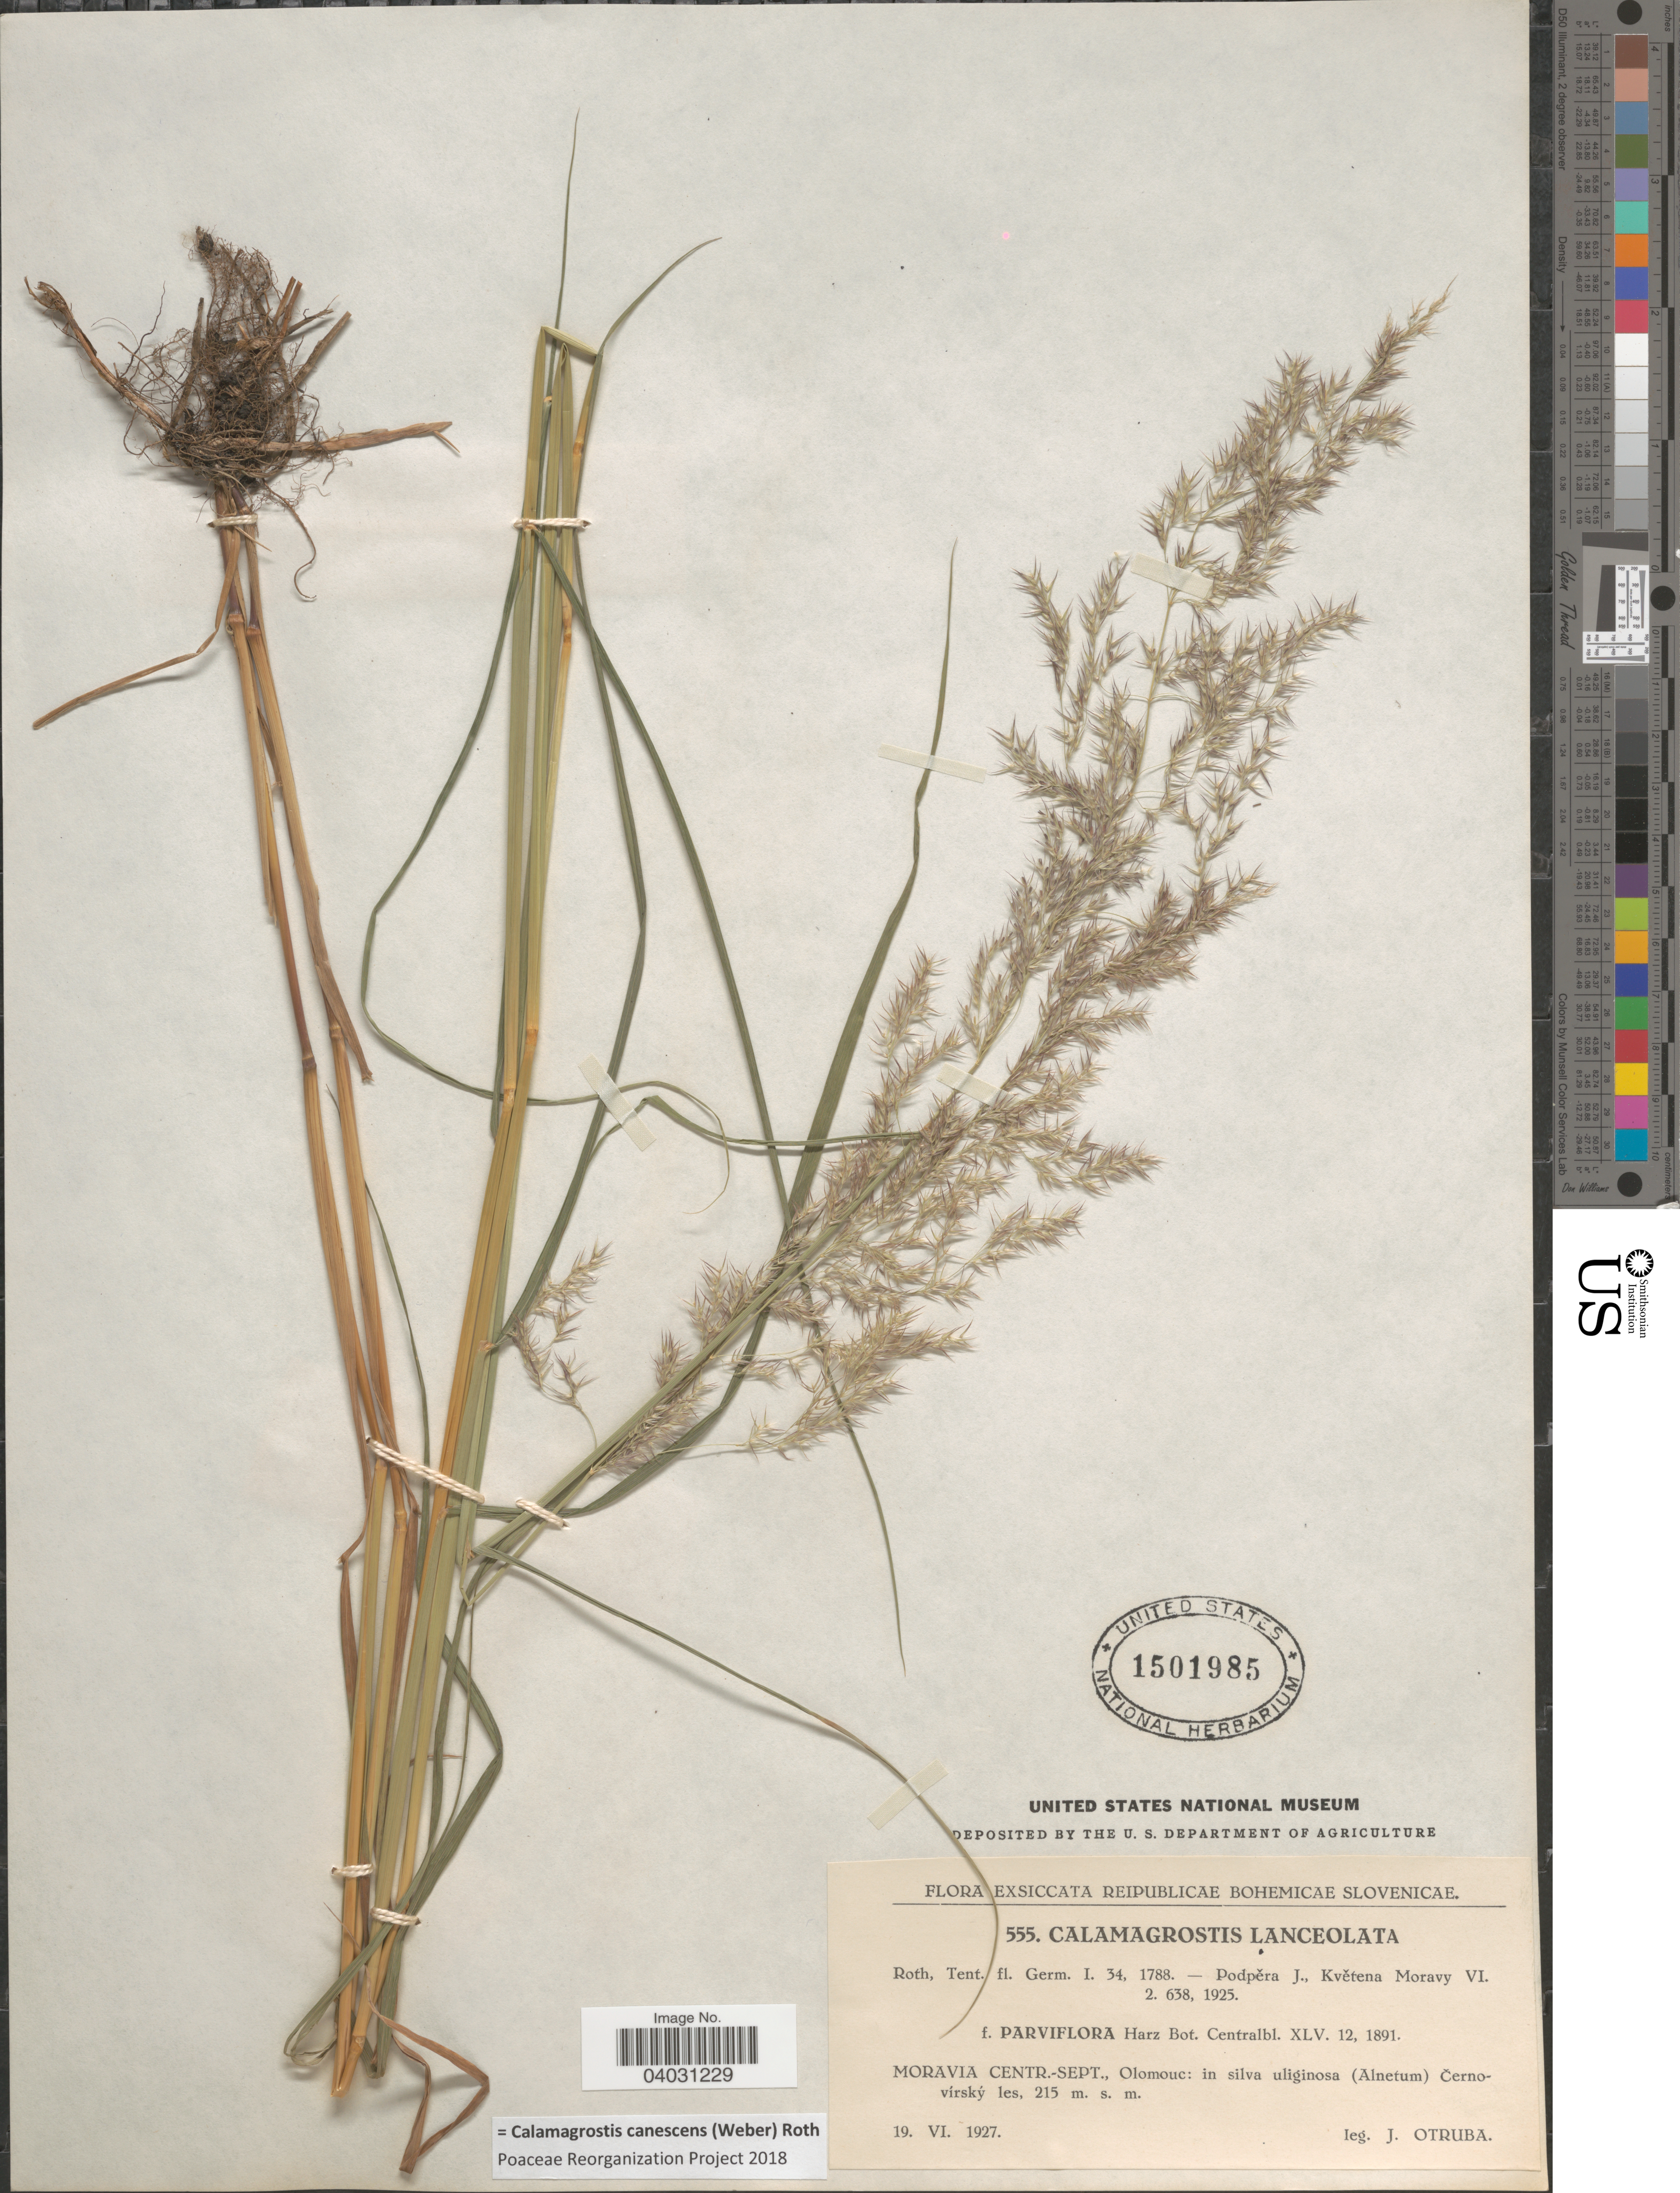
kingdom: Plantae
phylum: Tracheophyta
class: Liliopsida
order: Poales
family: Poaceae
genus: Calamagrostis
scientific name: Calamagrostis canescens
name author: (G.H. Weber) Roth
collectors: J. Otruba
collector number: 555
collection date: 1927-06-19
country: Czechia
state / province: Olomouc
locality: Reipublicae Bohemicae Slovenicae. Moravia Centr.-Sept., Olomouc: in silva uliginosa (Ãlnetum) Černovírský les.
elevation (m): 215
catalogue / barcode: US 1501985